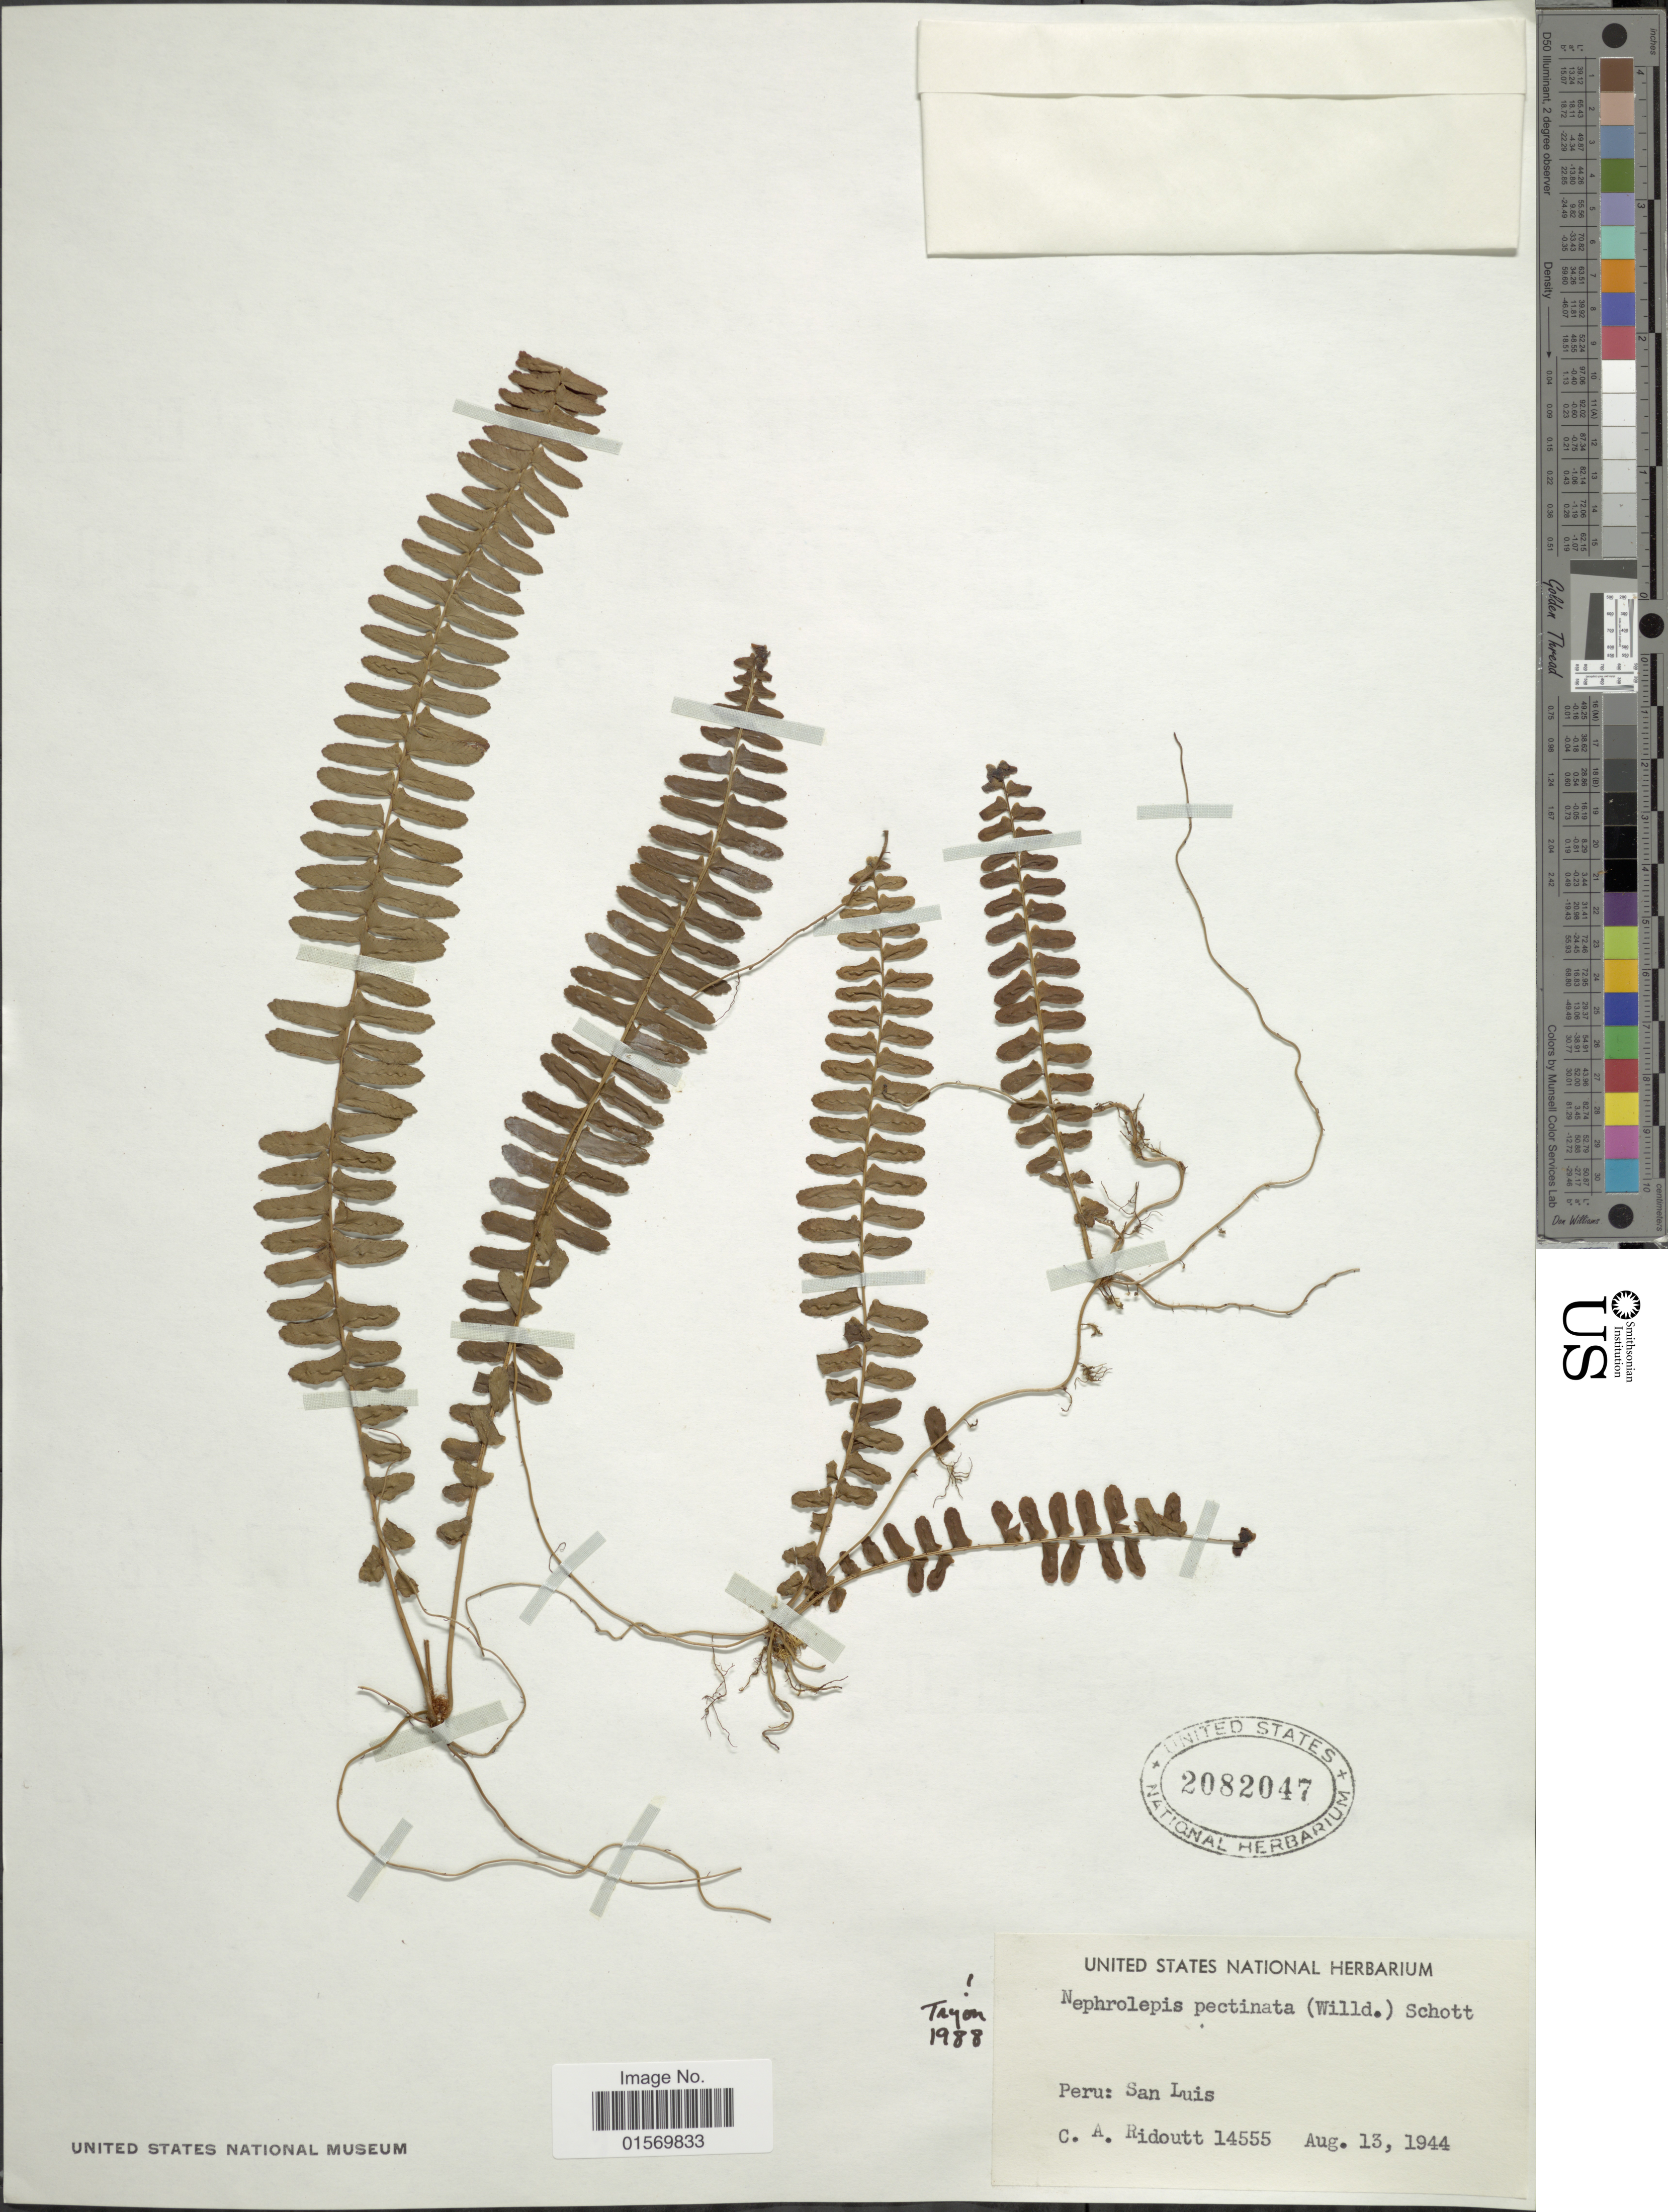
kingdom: Plantae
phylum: Tracheophyta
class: Polypodiopsida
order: Polypodiales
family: Nephrolepidaceae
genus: Nephrolepis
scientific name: Nephrolepis pectinata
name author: (Willd.) Schott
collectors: C. Ridoutt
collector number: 14555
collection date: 1944-08-13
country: Peru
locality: San Luis.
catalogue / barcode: US 2082047